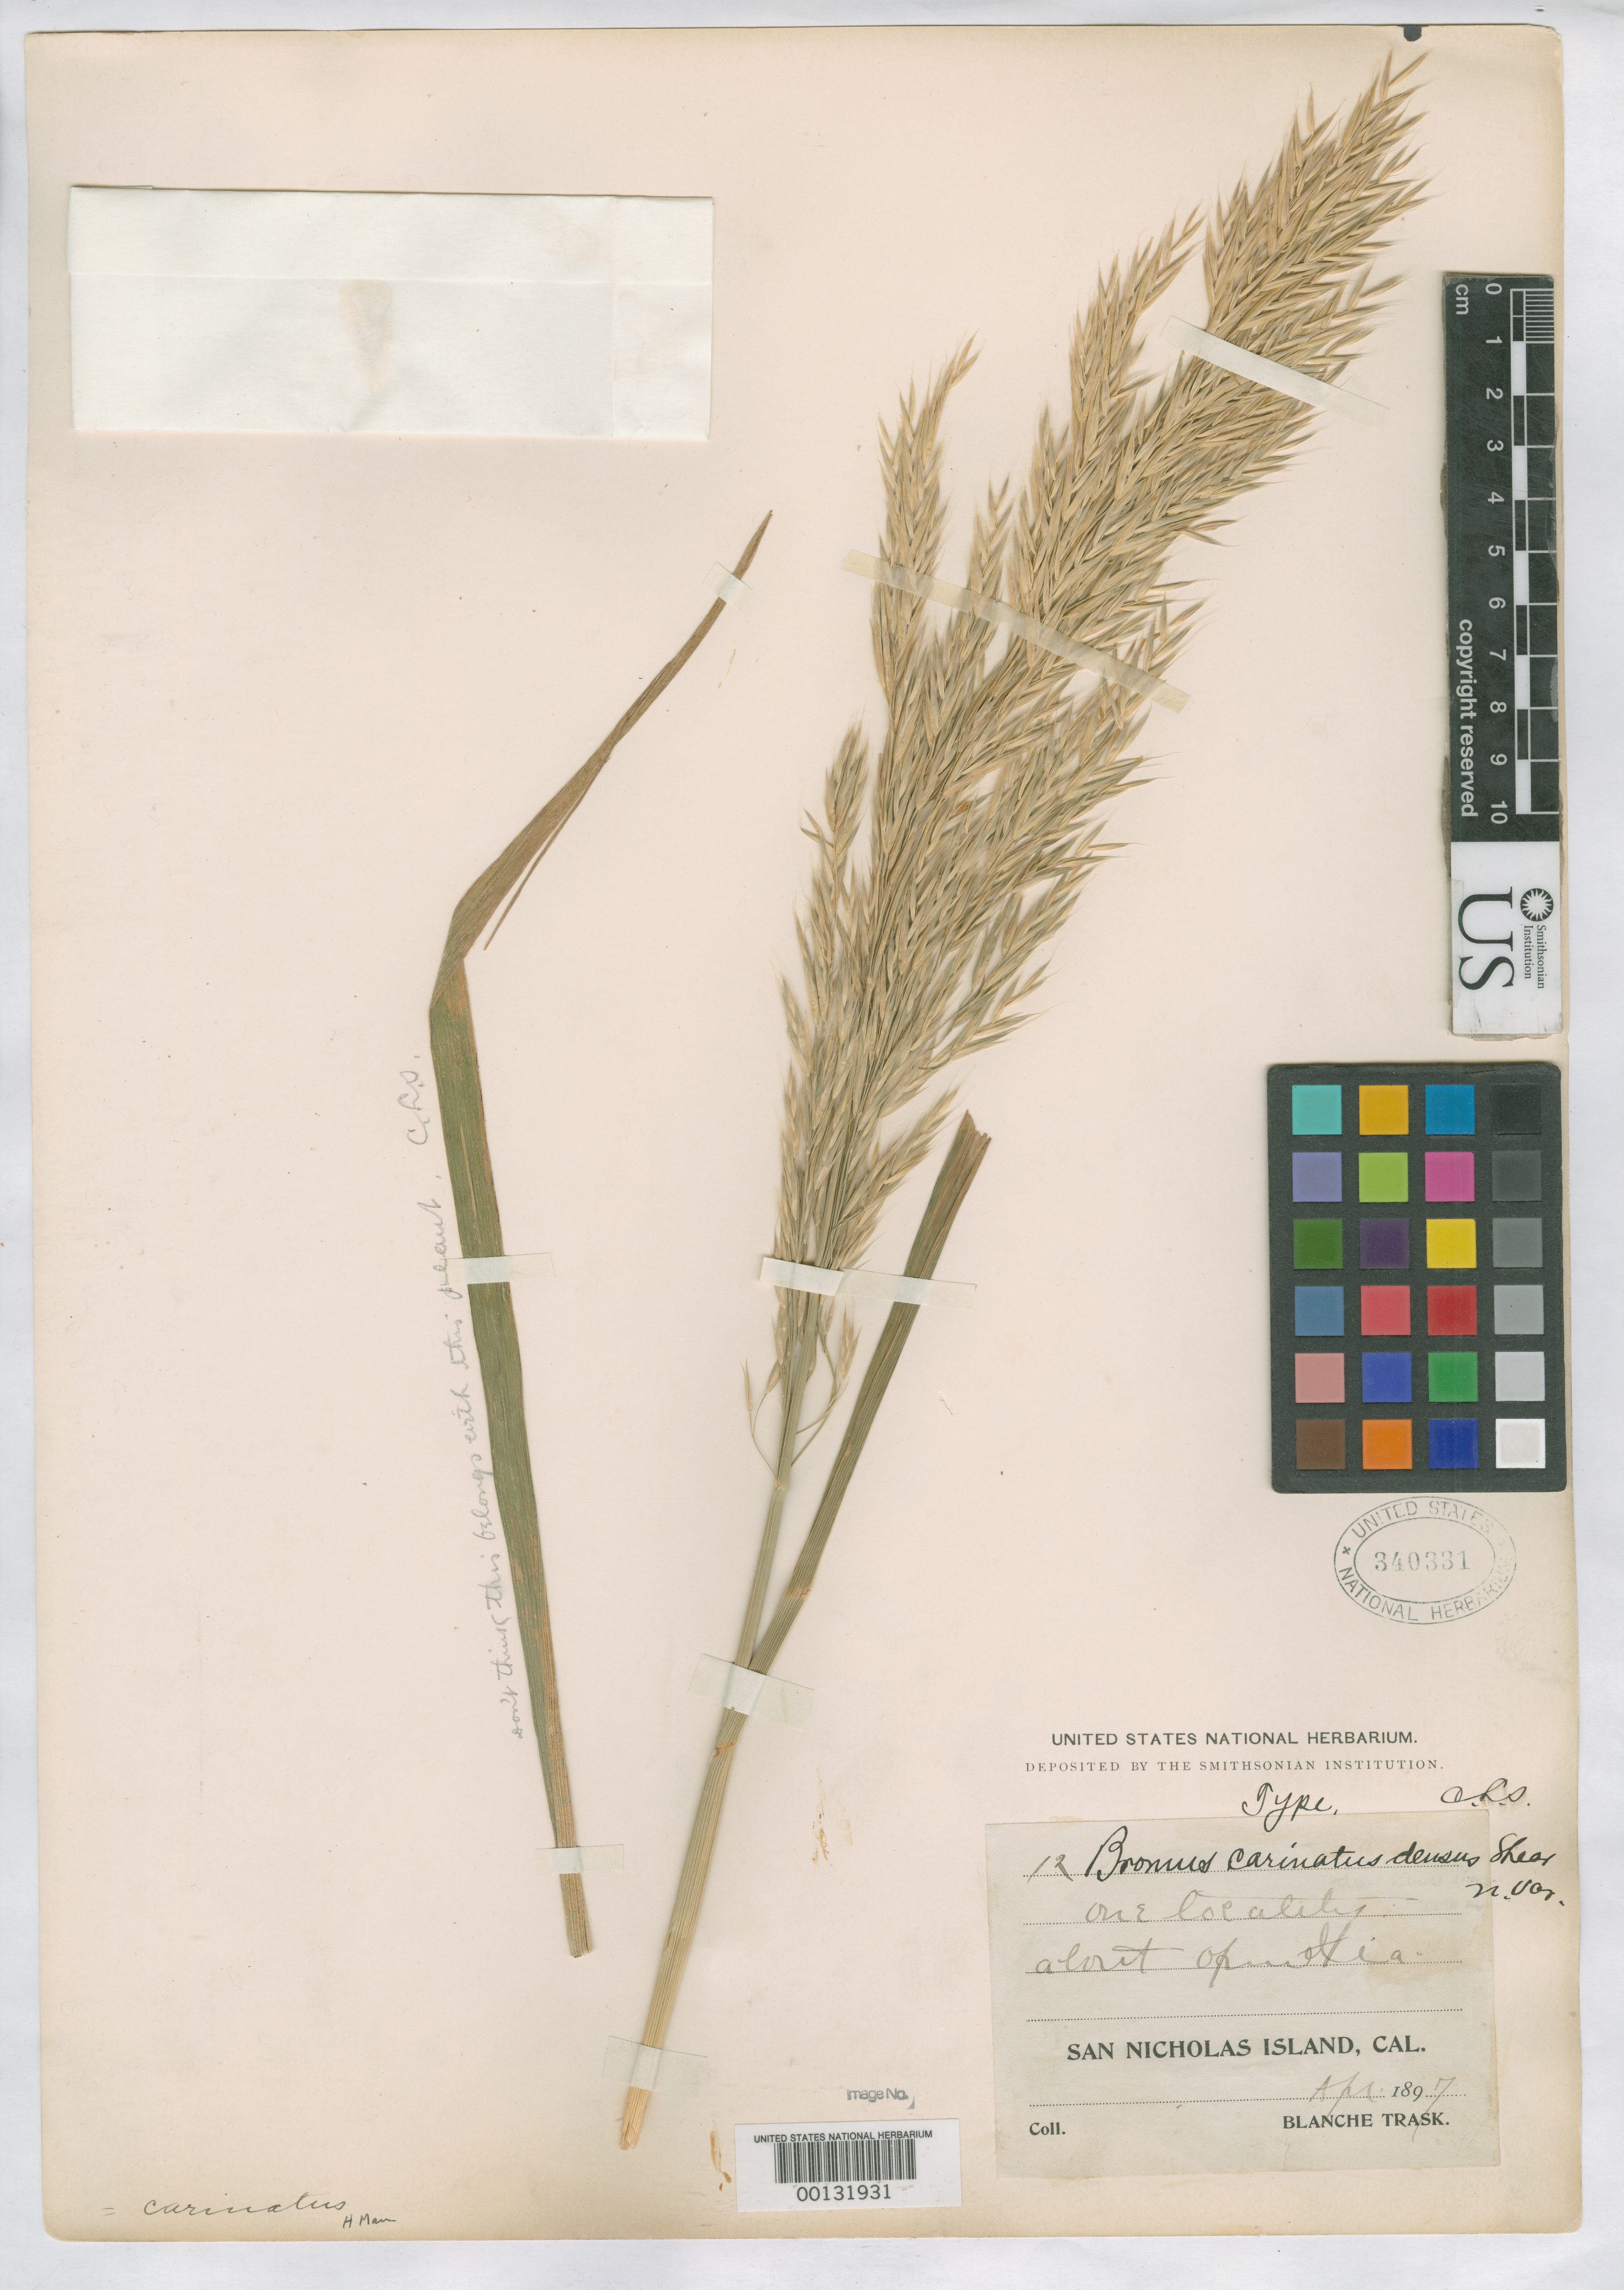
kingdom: Plantae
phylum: Tracheophyta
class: Liliopsida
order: Poales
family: Poaceae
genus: Bromus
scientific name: Bromus carinatus var. densus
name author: Shear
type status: Isotype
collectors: B. Trask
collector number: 12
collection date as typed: Apr 1897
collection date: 1897-04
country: United States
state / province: California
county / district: Ventura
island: San Nicolas Island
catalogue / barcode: US 340331